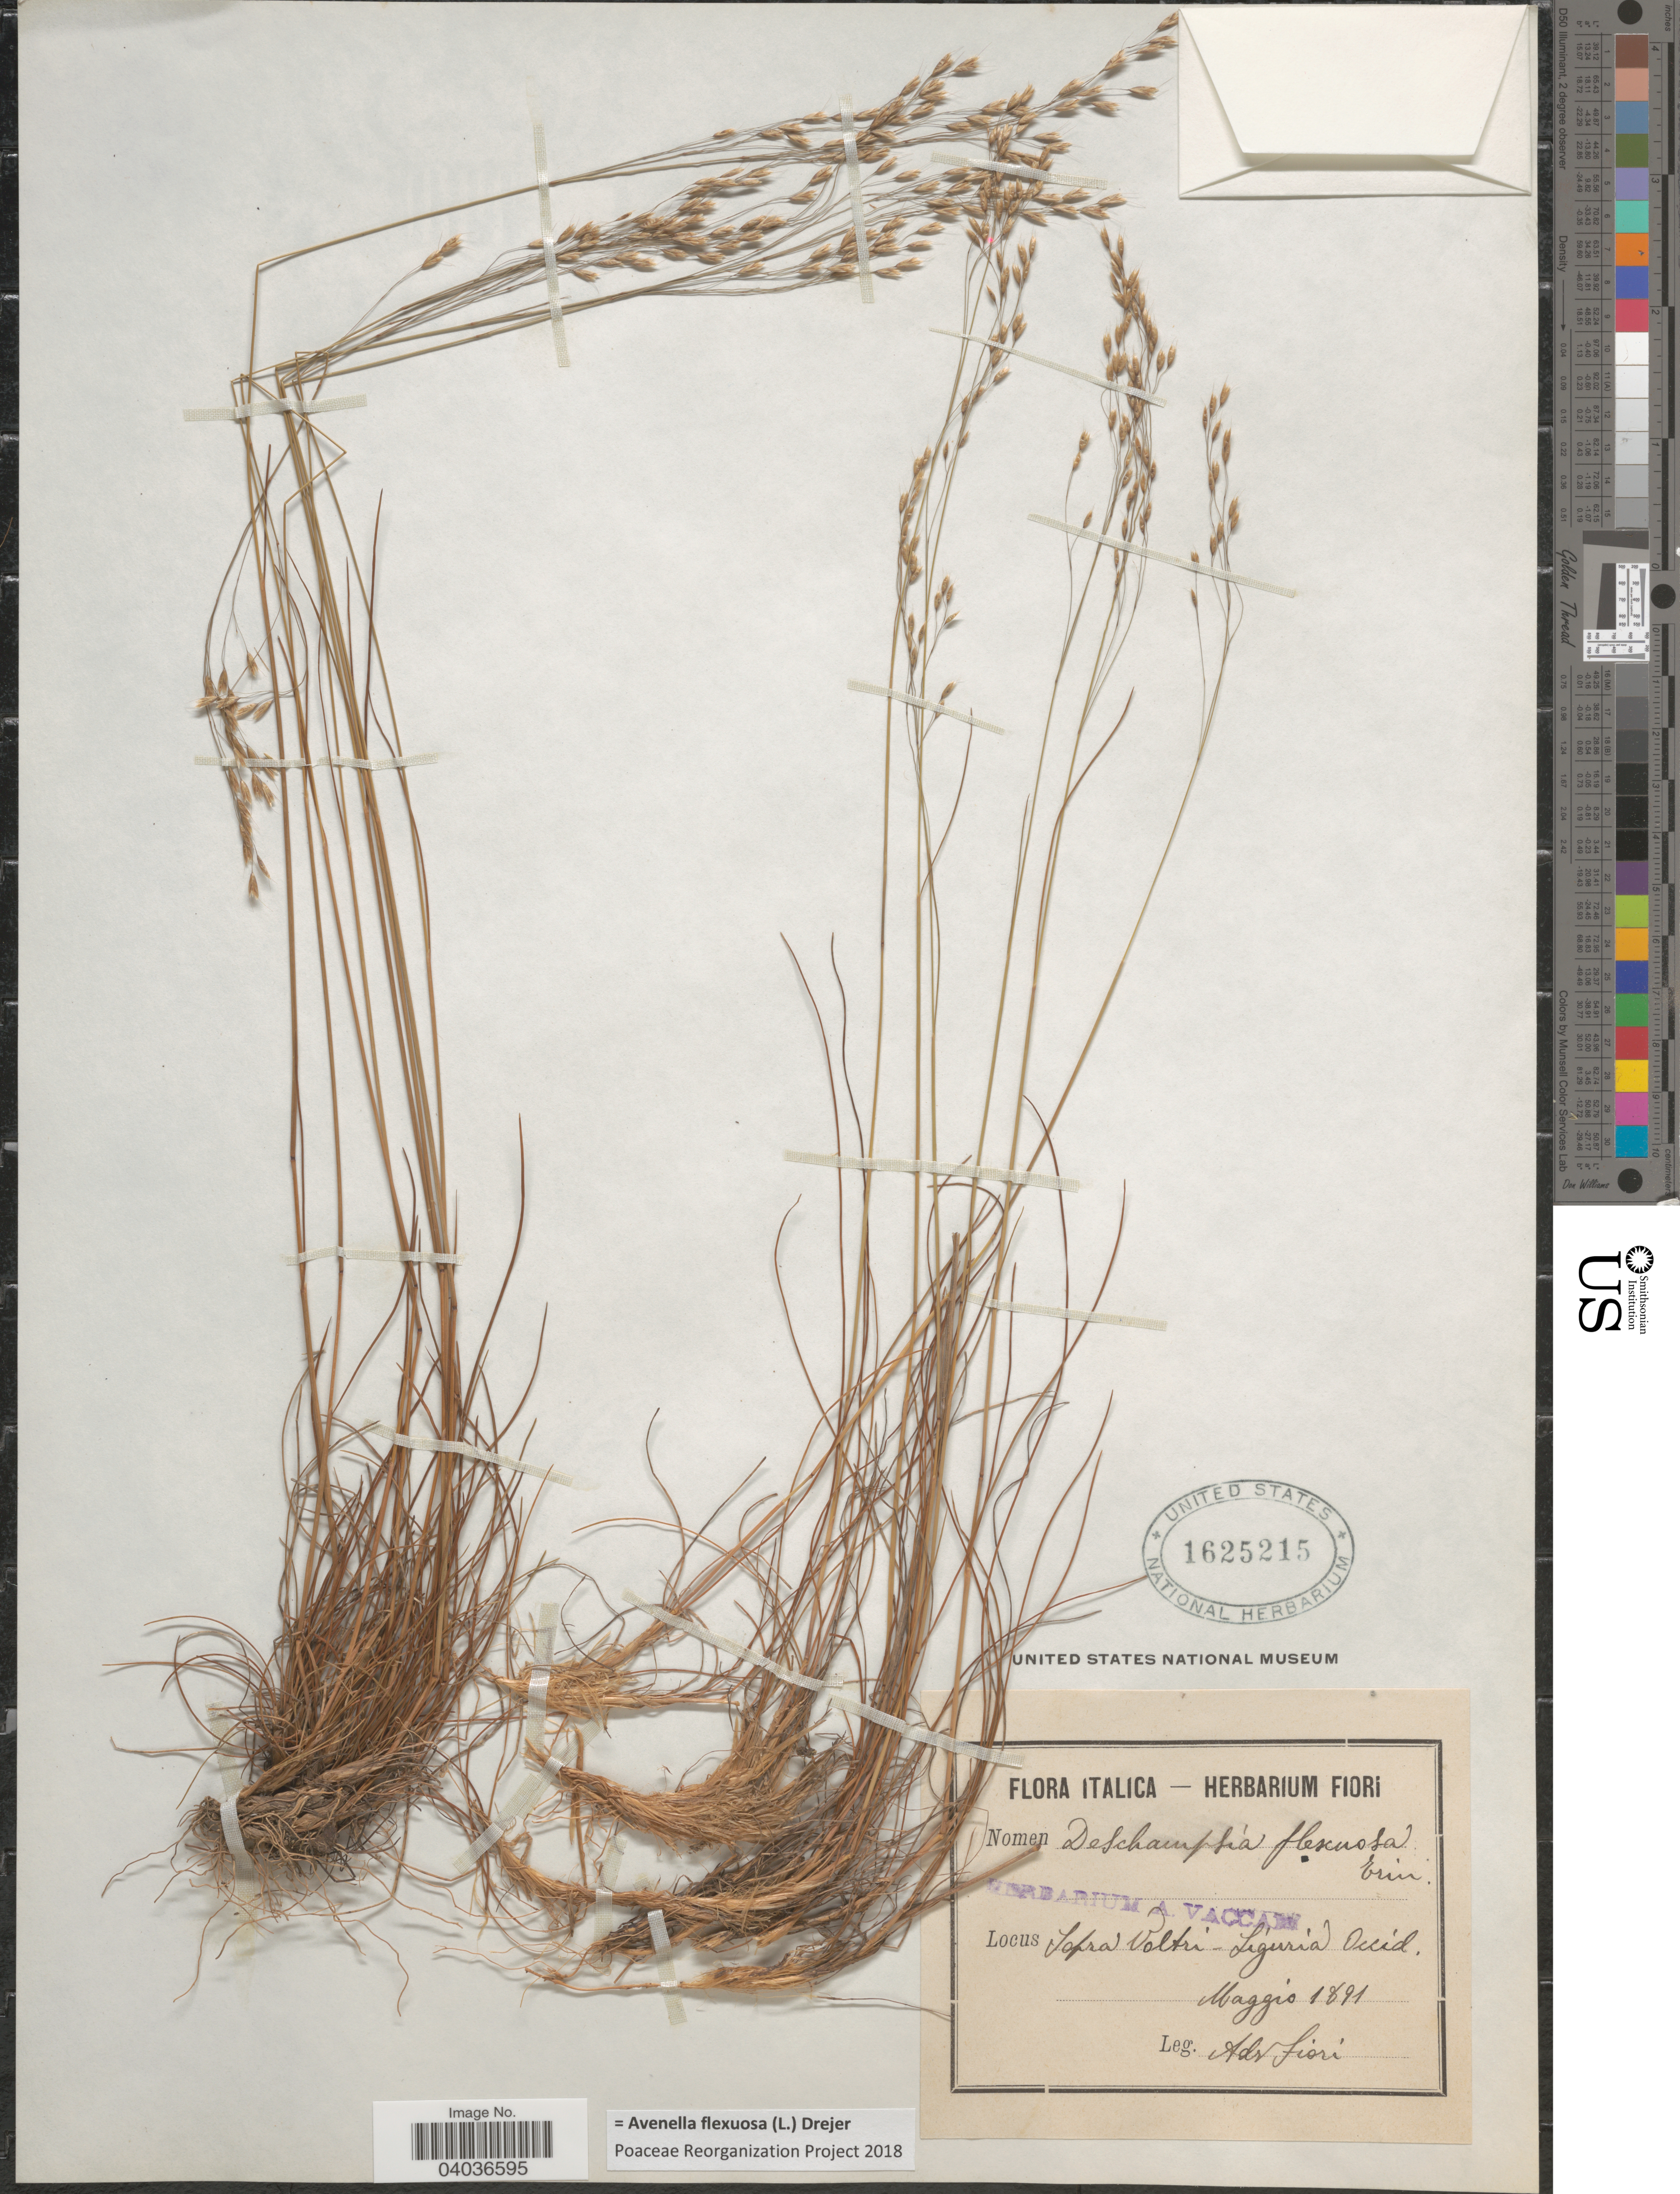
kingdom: Plantae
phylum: Tracheophyta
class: Liliopsida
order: Poales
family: Poaceae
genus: Avenella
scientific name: Avenella flexuosa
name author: (L.) Drejer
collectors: A. Fiori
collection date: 1891-03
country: Italy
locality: Supra Voltri-Liguria Occid.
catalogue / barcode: US 1625215